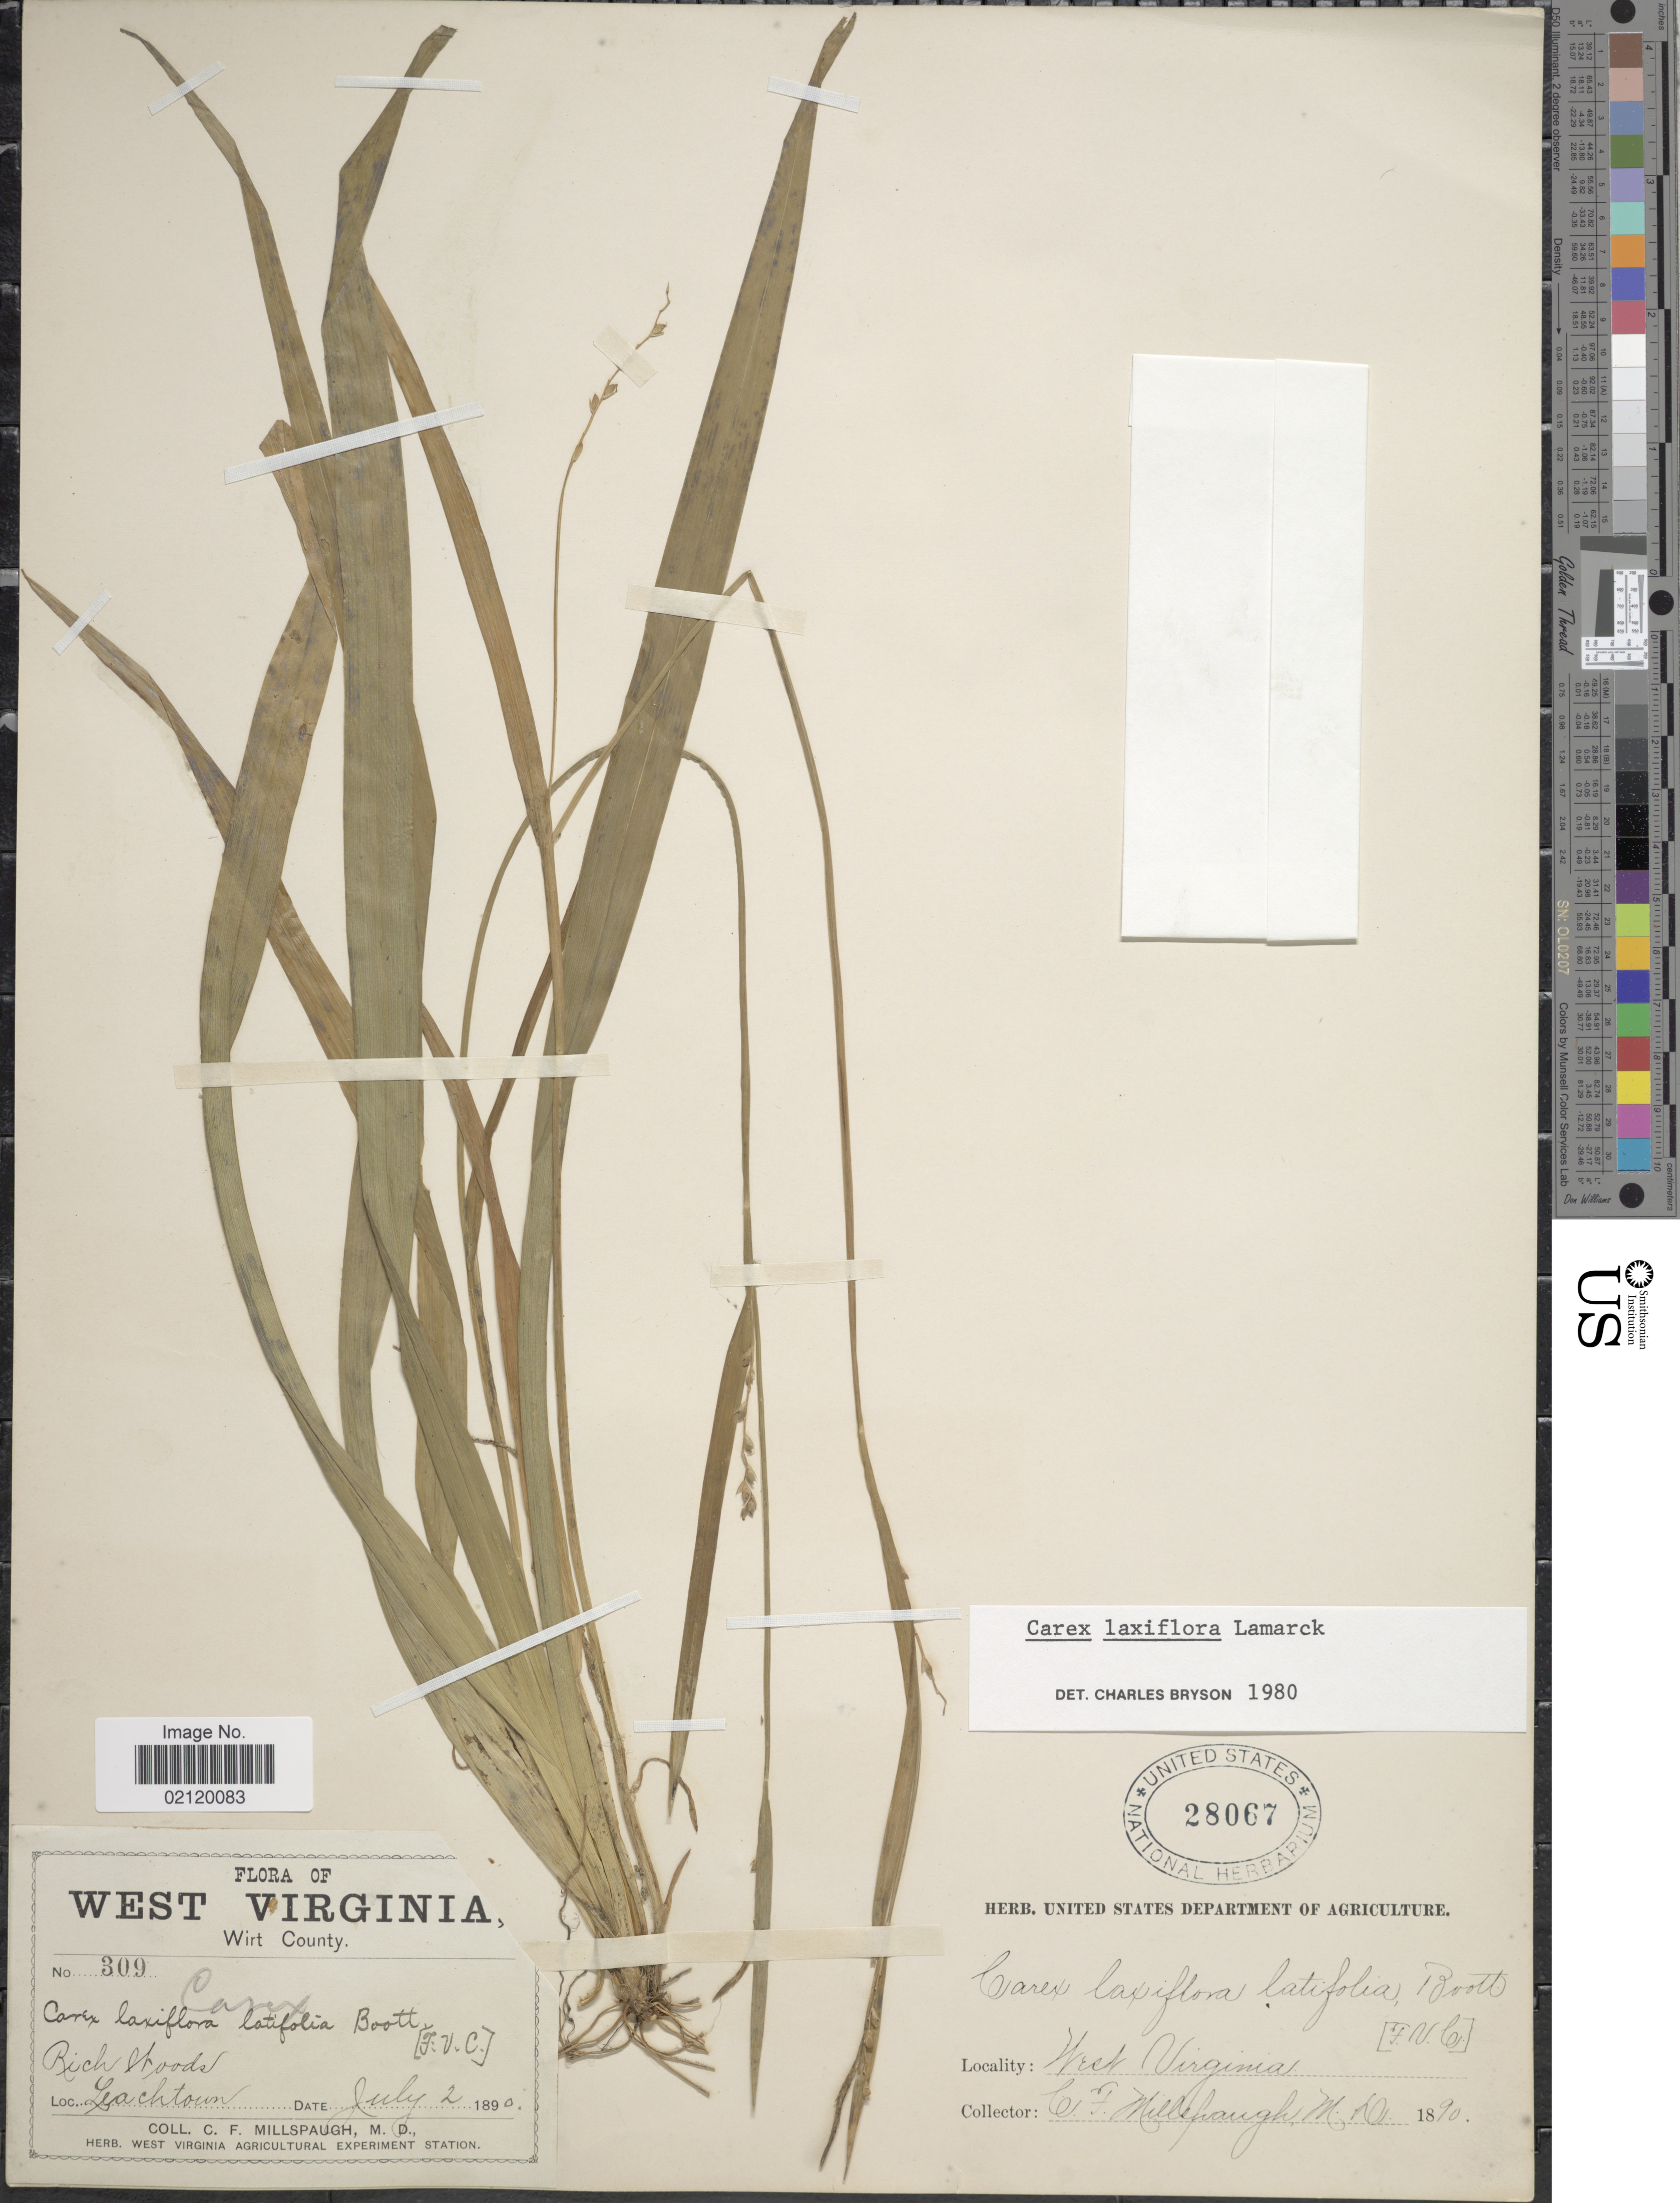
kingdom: Plantae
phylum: Tracheophyta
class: Liliopsida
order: Poales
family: Cyperaceae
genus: Carex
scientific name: Carex laxiflora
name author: Lam.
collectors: C. F. Millspaugh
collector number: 309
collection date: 1890-07-02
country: United States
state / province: West Virginia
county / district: Wirt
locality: Leachtown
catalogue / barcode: US 28067